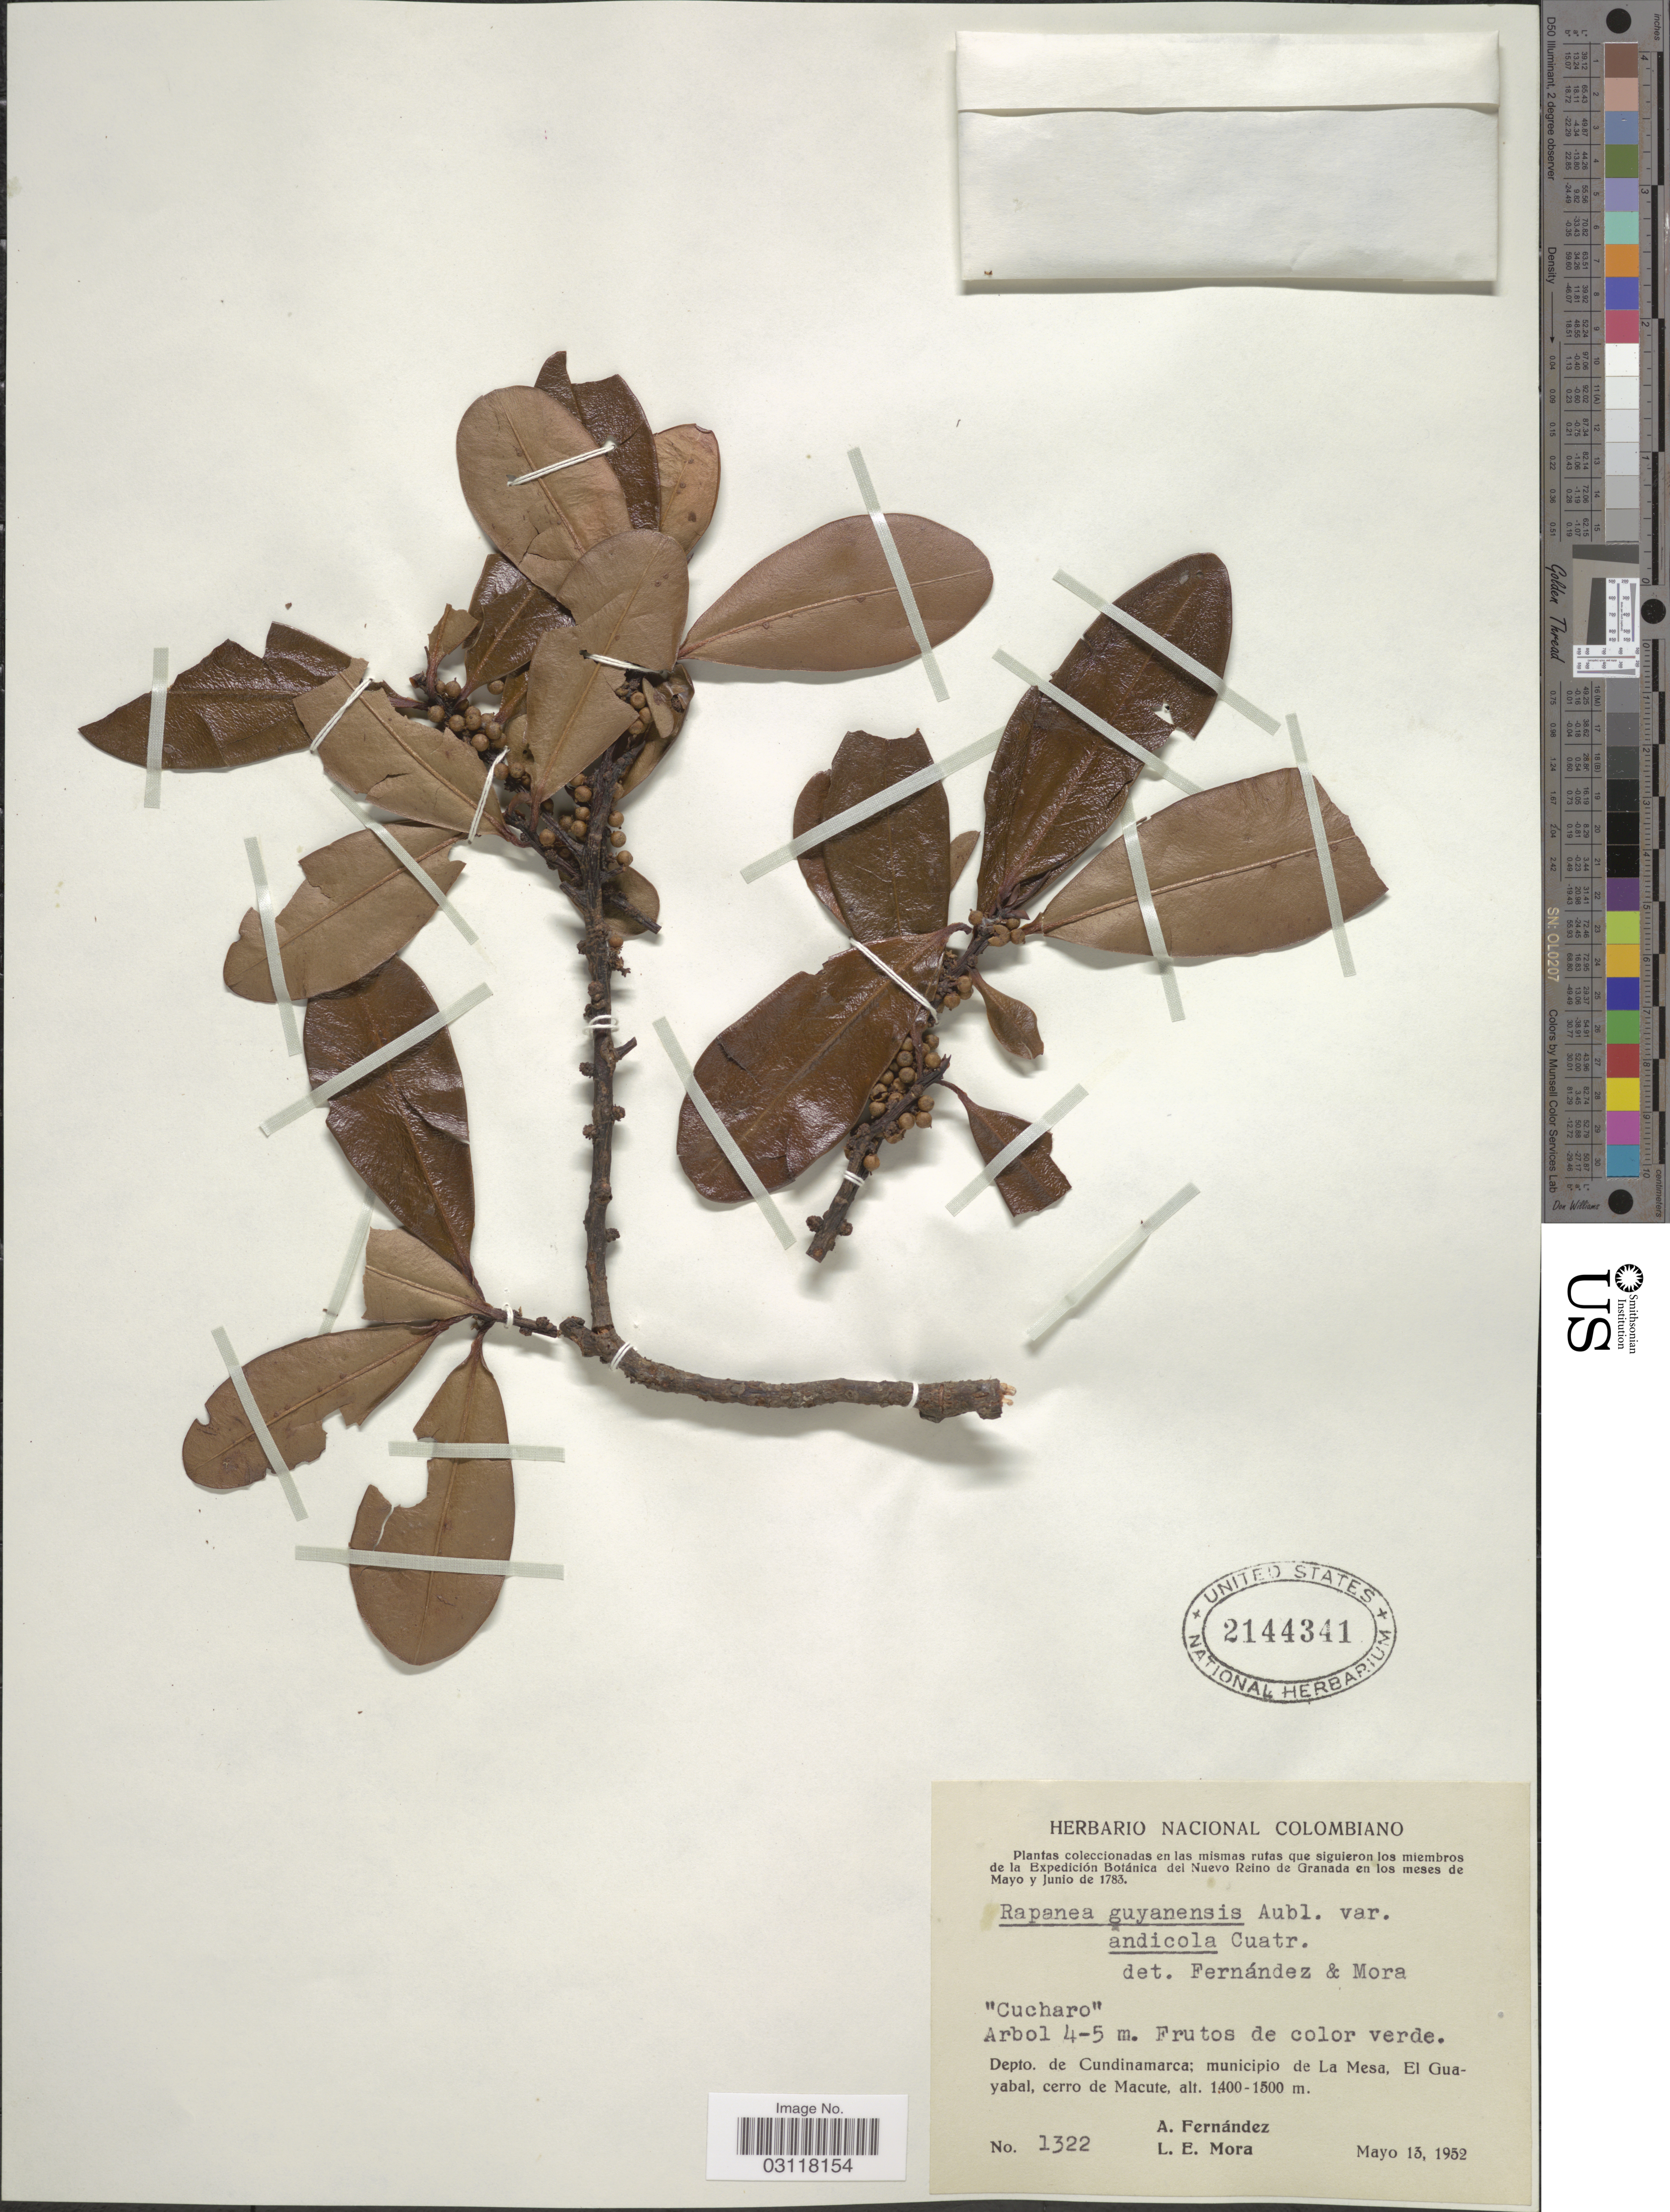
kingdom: Plantae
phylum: Tracheophyta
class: Magnoliopsida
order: Ericales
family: Primulaceae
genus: Rapanea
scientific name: Rapanea guianensis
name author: Aubl.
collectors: A. Fernández & L. Mora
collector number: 1322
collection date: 1952-05-13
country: Colombia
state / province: Cundinamarca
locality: Depto. de Cundinamarca; municipio de La Mesa, El Guayabal, cerro de Macute.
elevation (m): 1400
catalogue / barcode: US 2144341